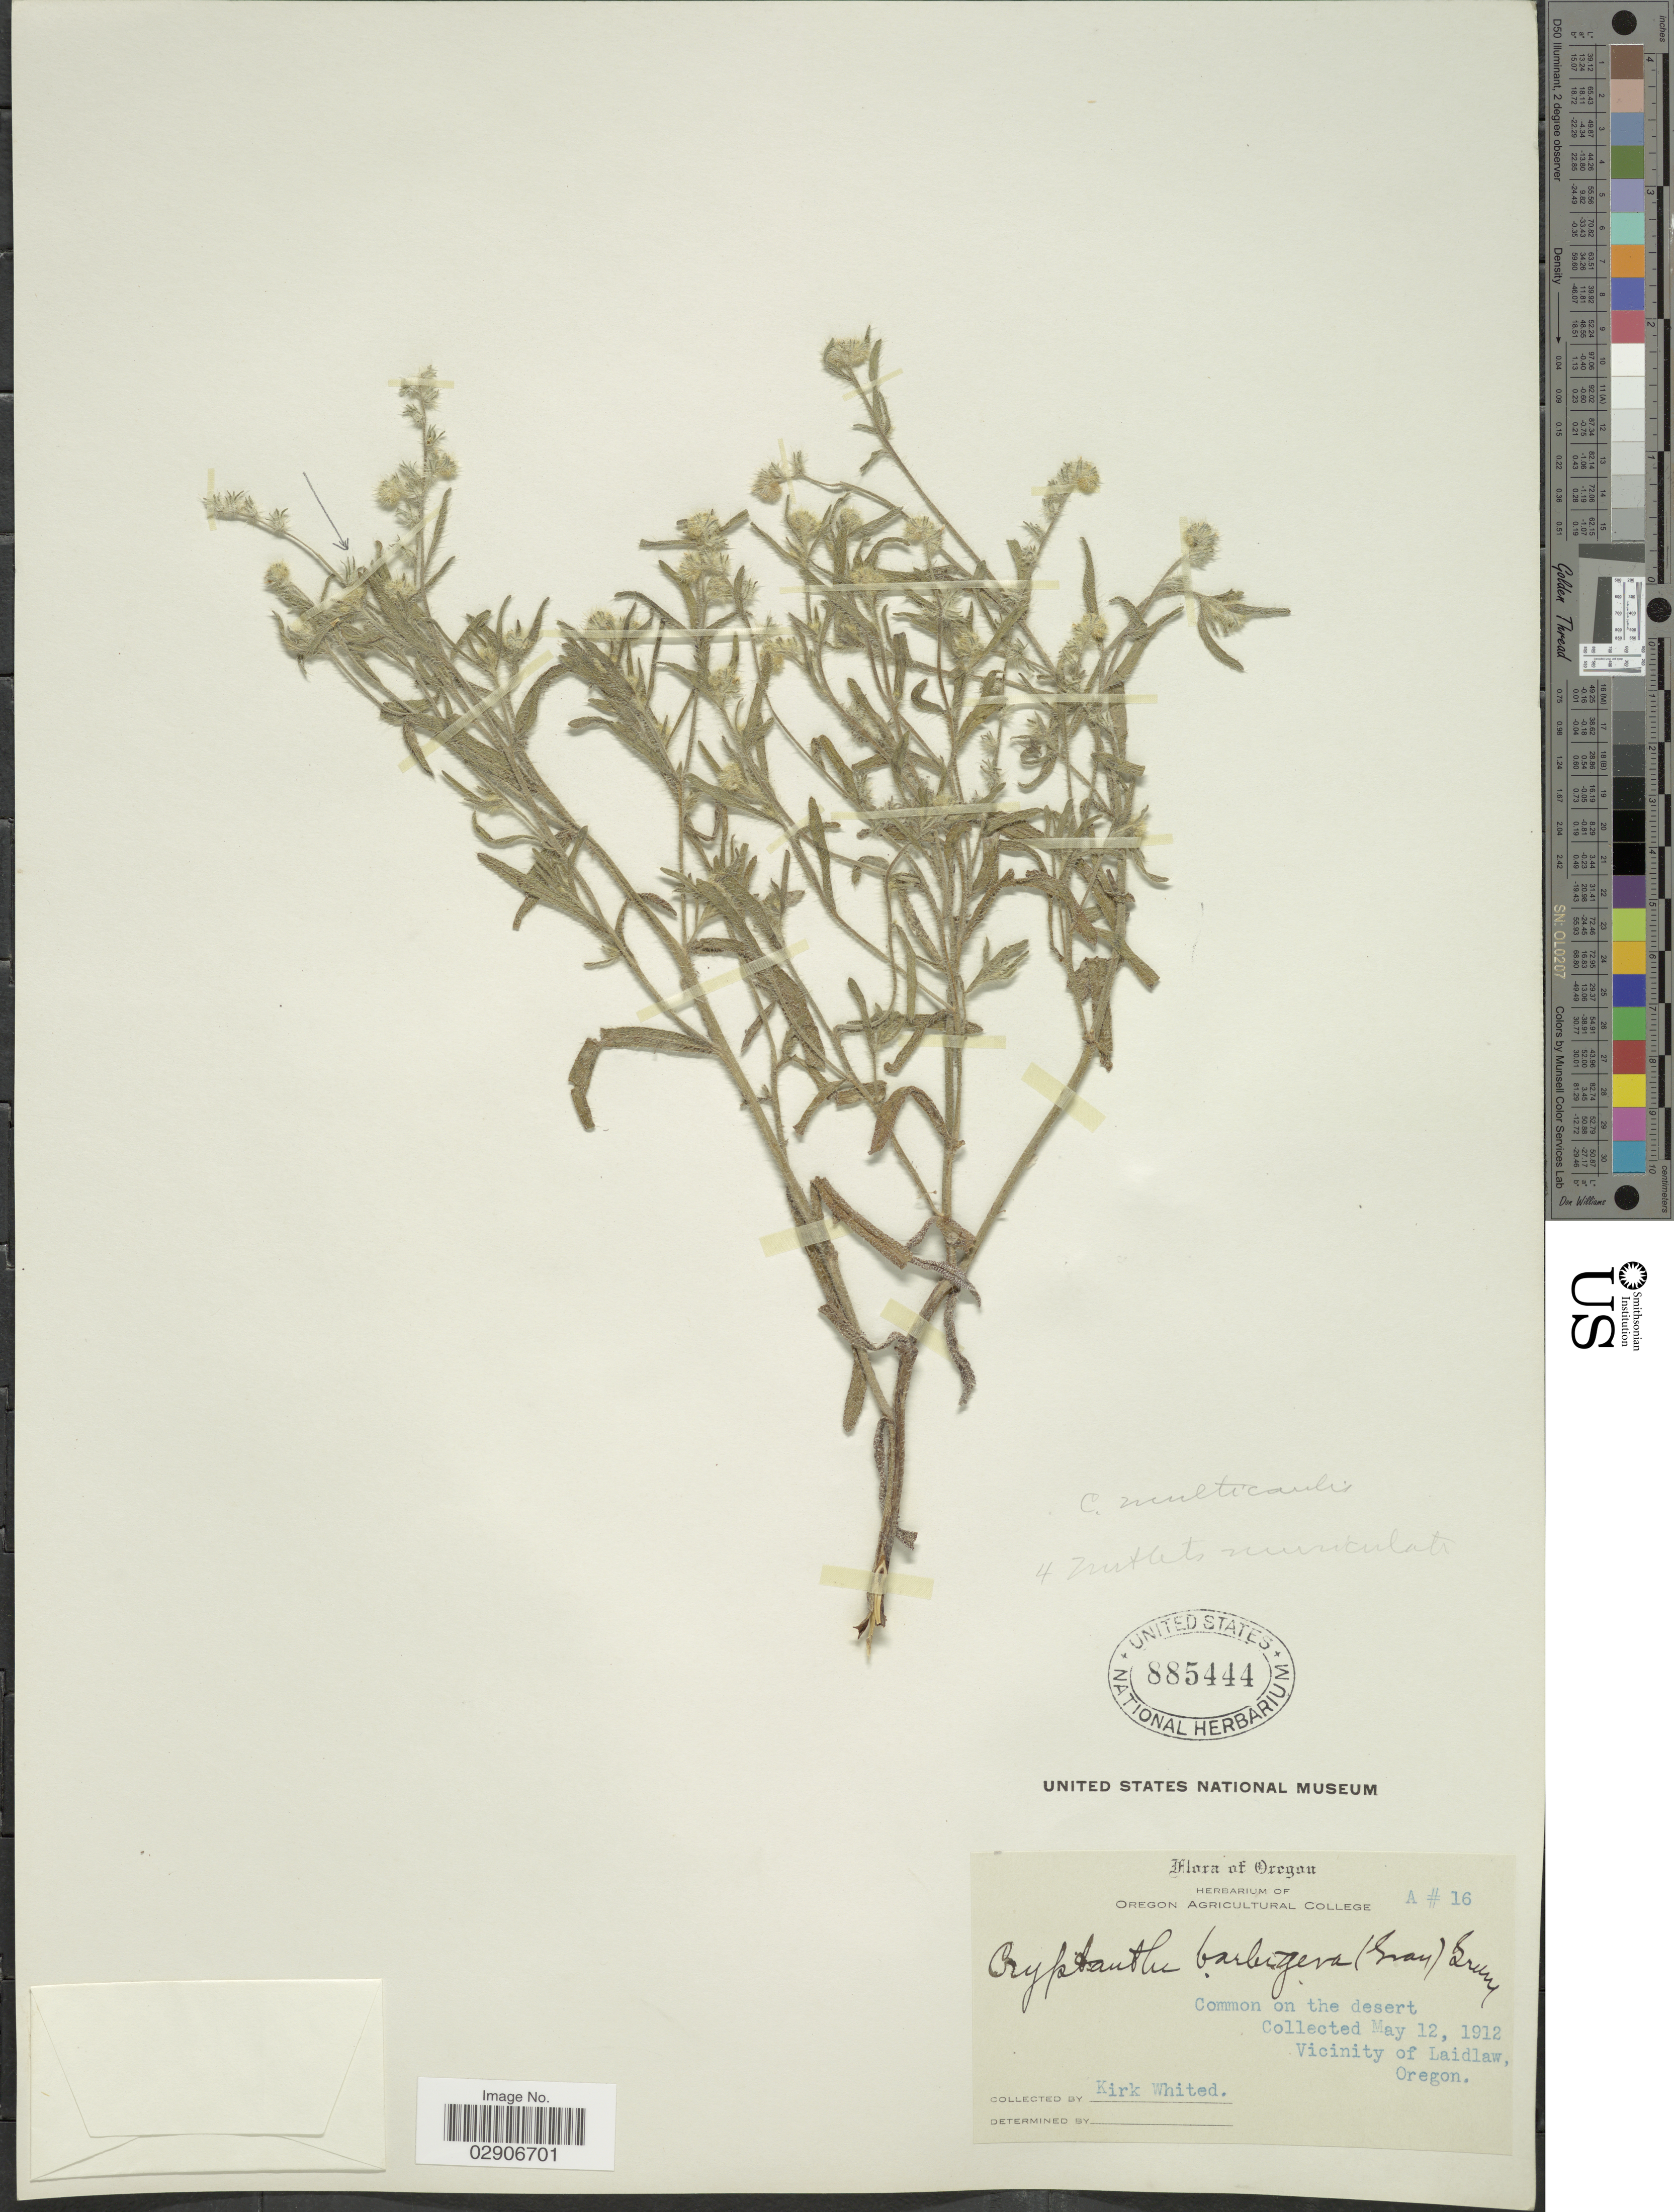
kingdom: Plantae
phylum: Tracheophyta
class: Magnoliopsida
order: Boraginales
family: Boraginaceae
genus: Cryptantha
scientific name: Cryptantha ambigua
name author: (A. Gray) Greene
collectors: K. Whited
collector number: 16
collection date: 1912-05-12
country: United States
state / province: Oregon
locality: Vicinity of Laidlaw, Oregon.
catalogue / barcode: US 885444